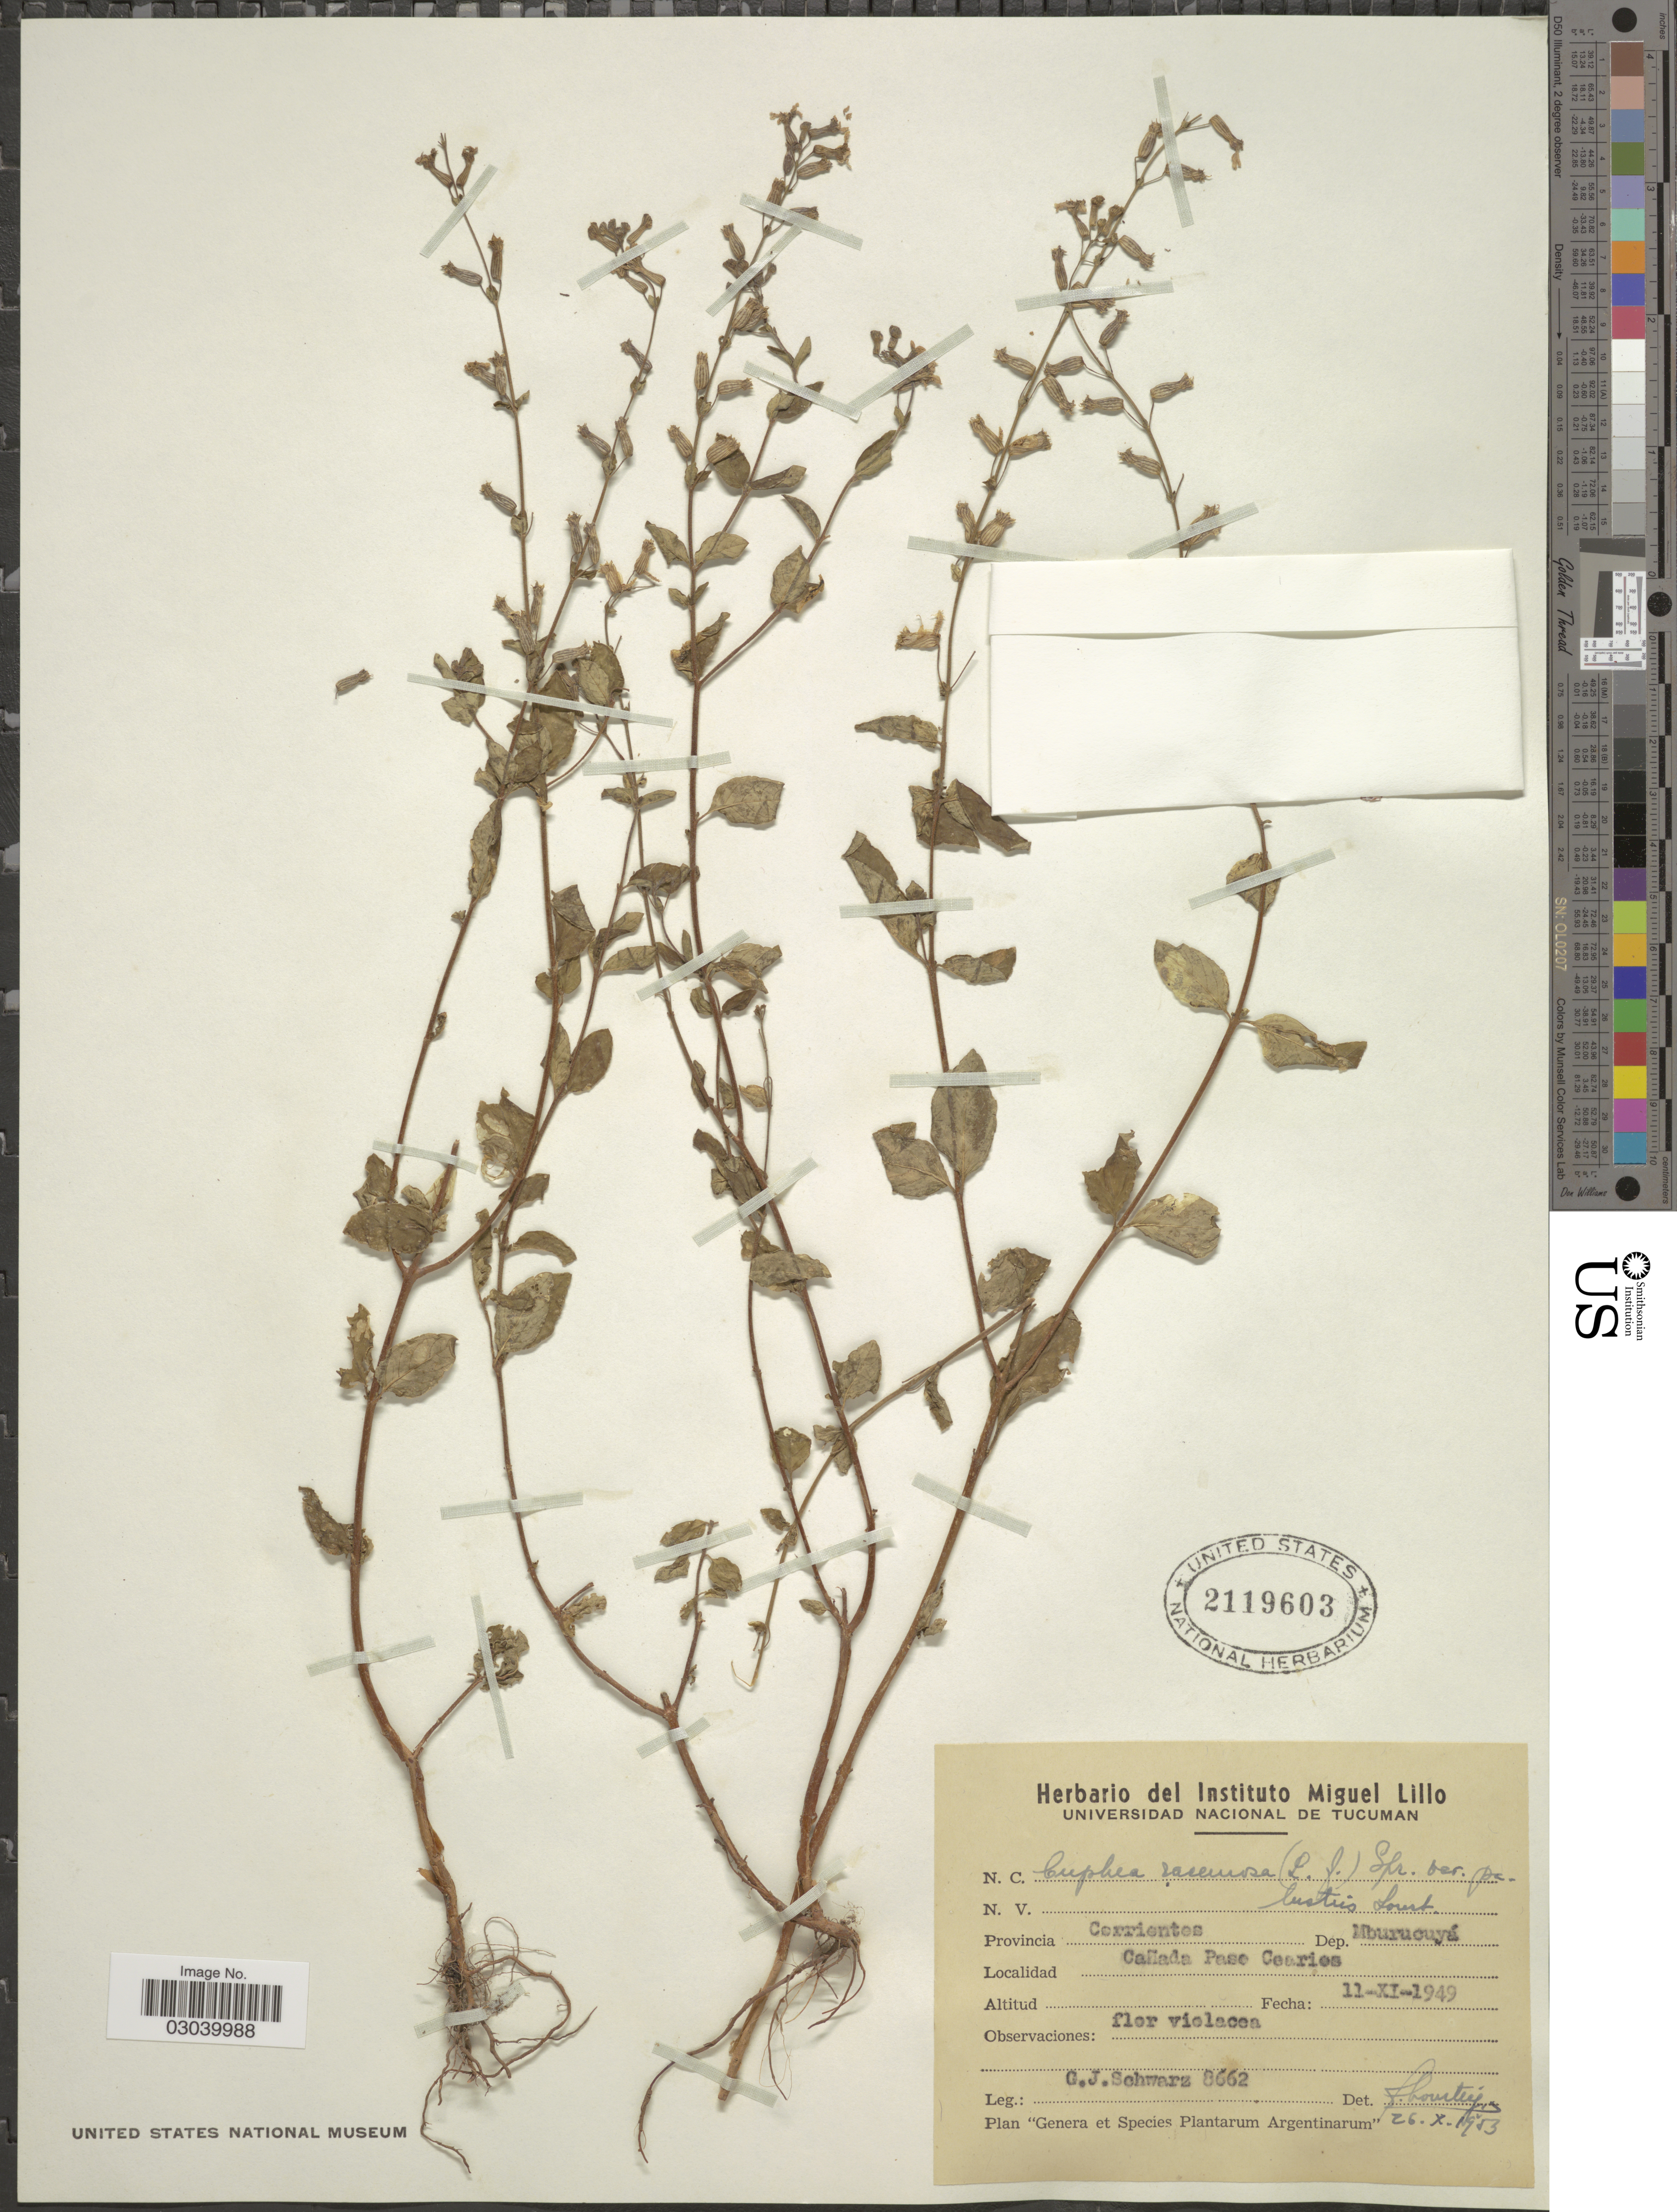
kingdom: Plantae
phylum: Tracheophyta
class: Magnoliopsida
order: Myrtales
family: Lythraceae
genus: Cuphea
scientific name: Cuphea racemosa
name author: (L. f.) Spreng.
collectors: G. J. Schwarz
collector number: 8662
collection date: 1949-11-11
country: Argentina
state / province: Corrientes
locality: Dep. Mburucuyá, Cañada Pase Cearies.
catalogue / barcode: US 2119603